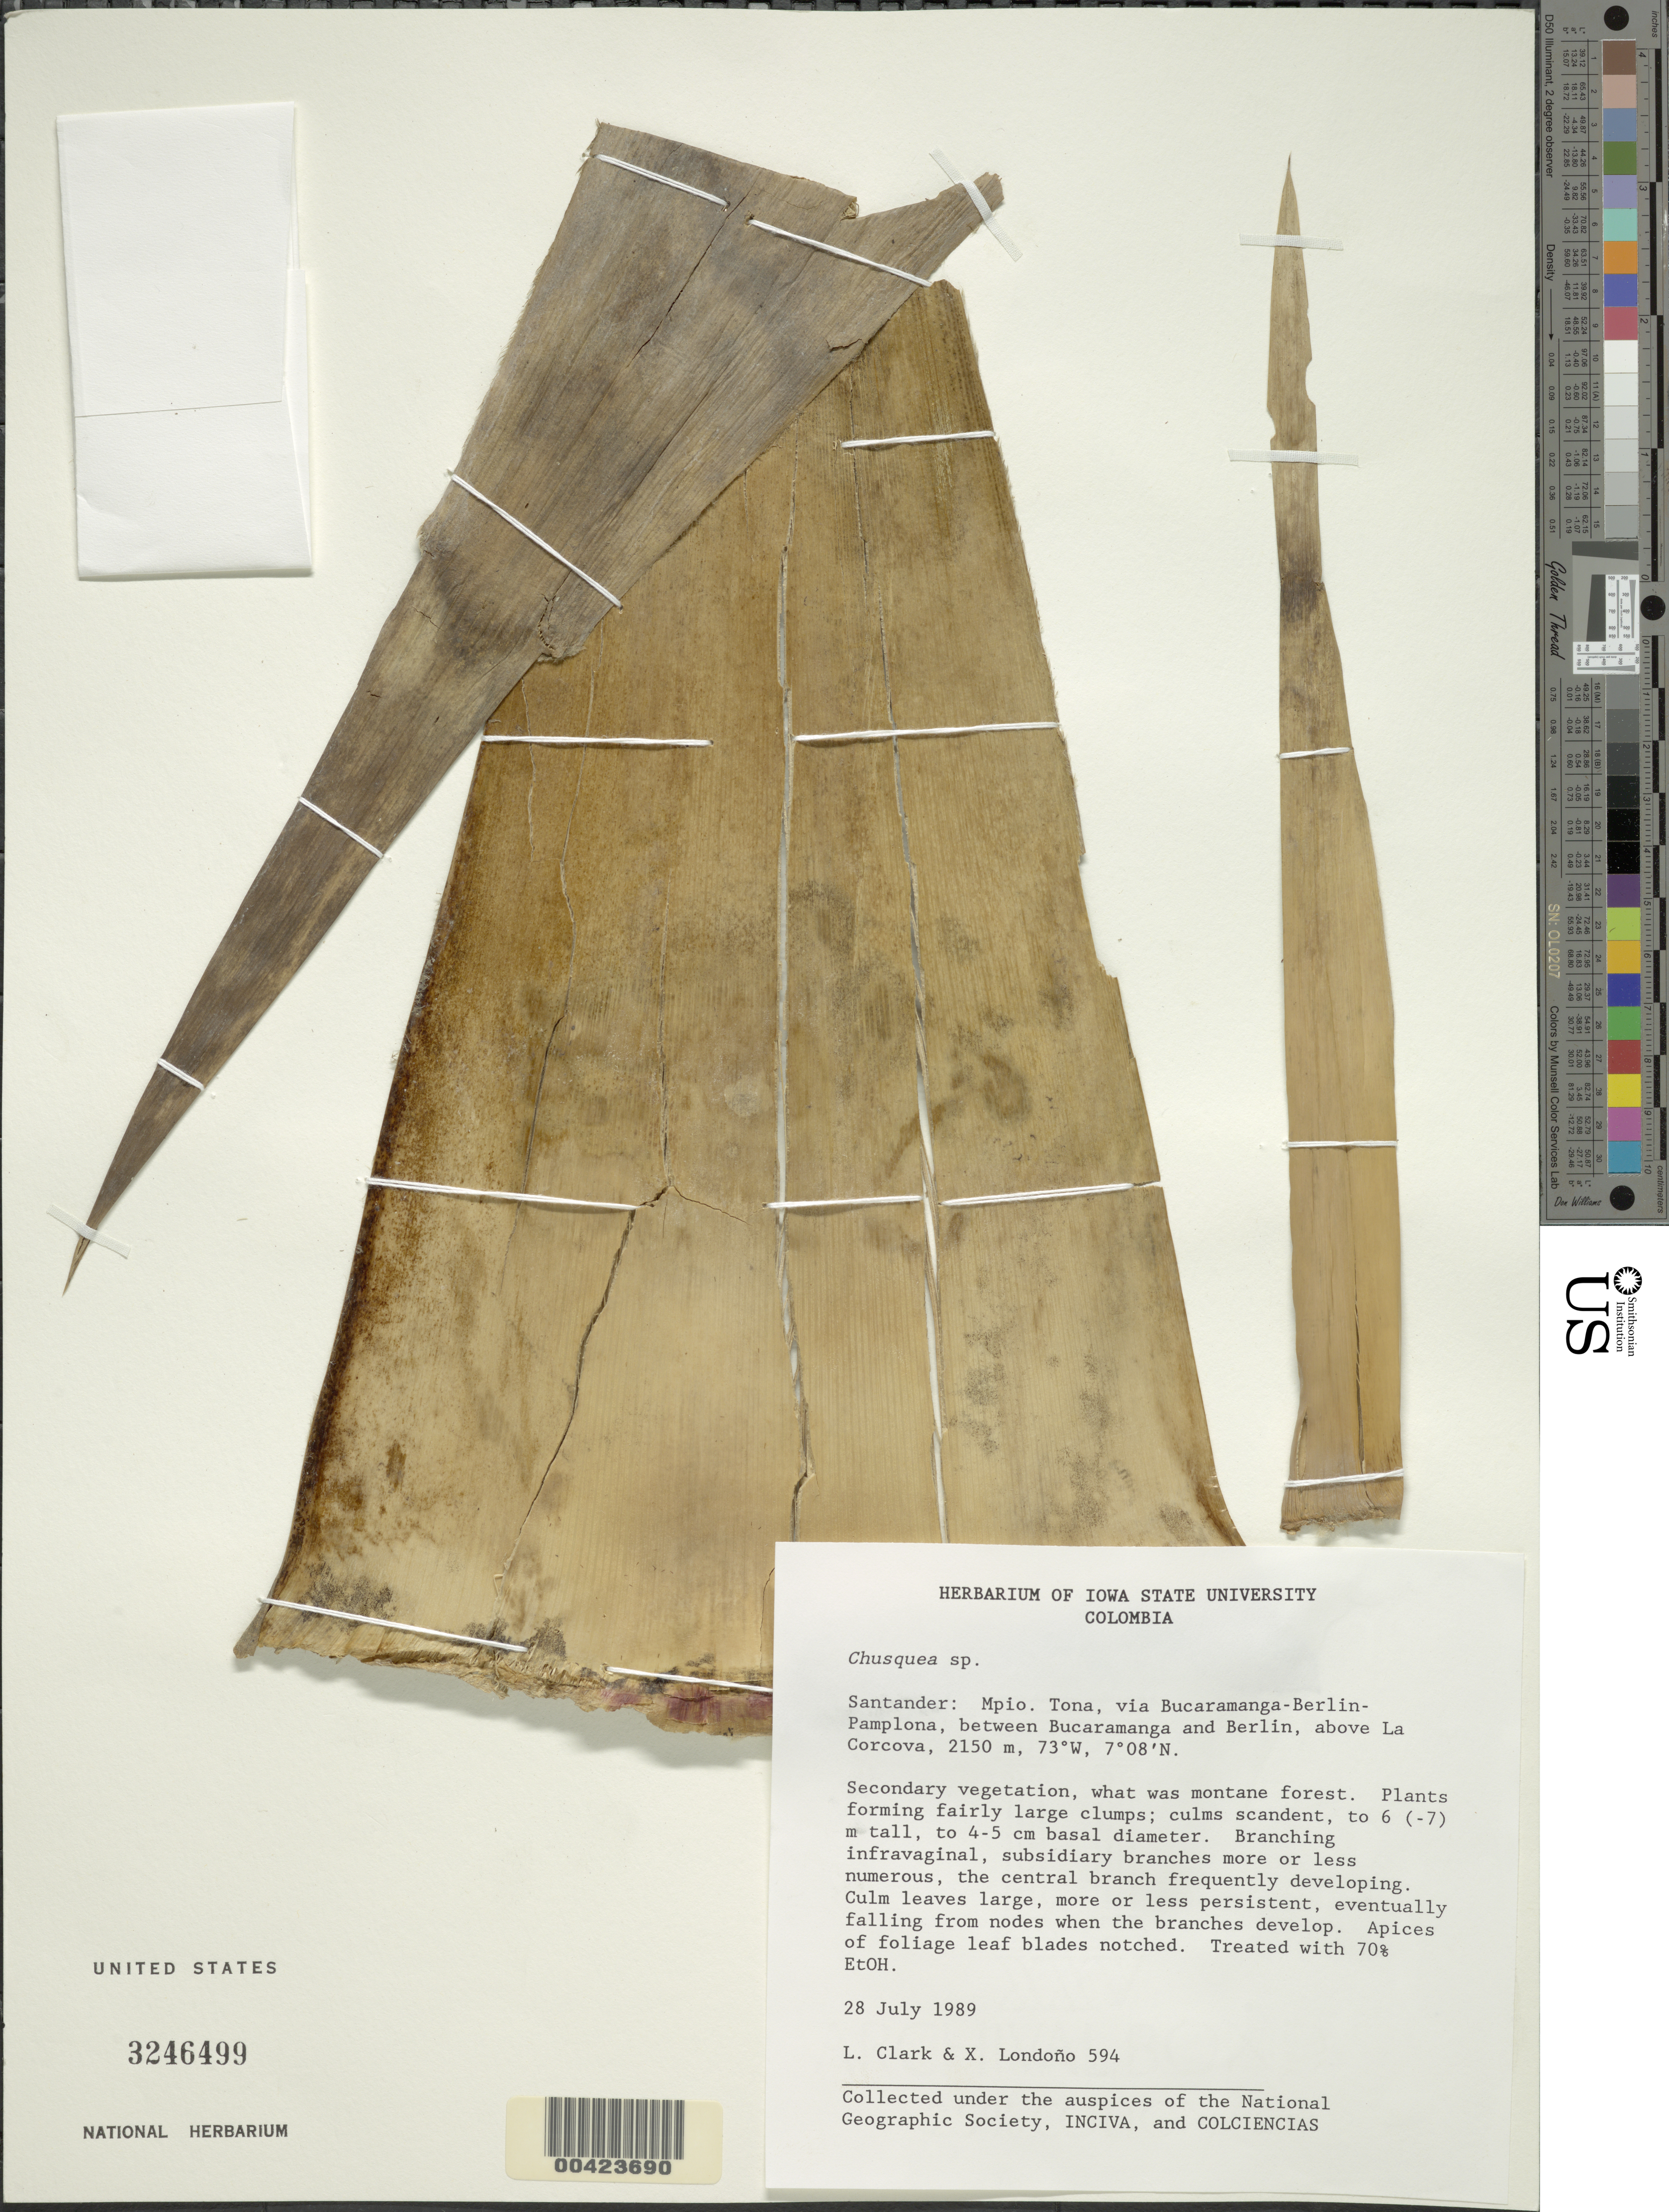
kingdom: Plantae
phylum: Tracheophyta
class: Liliopsida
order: Poales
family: Poaceae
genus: Chusquea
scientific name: Chusquea sp.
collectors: L. G. Clark & X. Londoño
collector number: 594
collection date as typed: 28 Jul 1989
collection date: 1989-07-28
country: Colombia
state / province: Santander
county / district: Tona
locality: La Corcova, above; via Bucaramanga - Berlin - Pamplona, between Bucaramanga and Berlin; Mun. Tona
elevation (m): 2150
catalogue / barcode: US 3246499